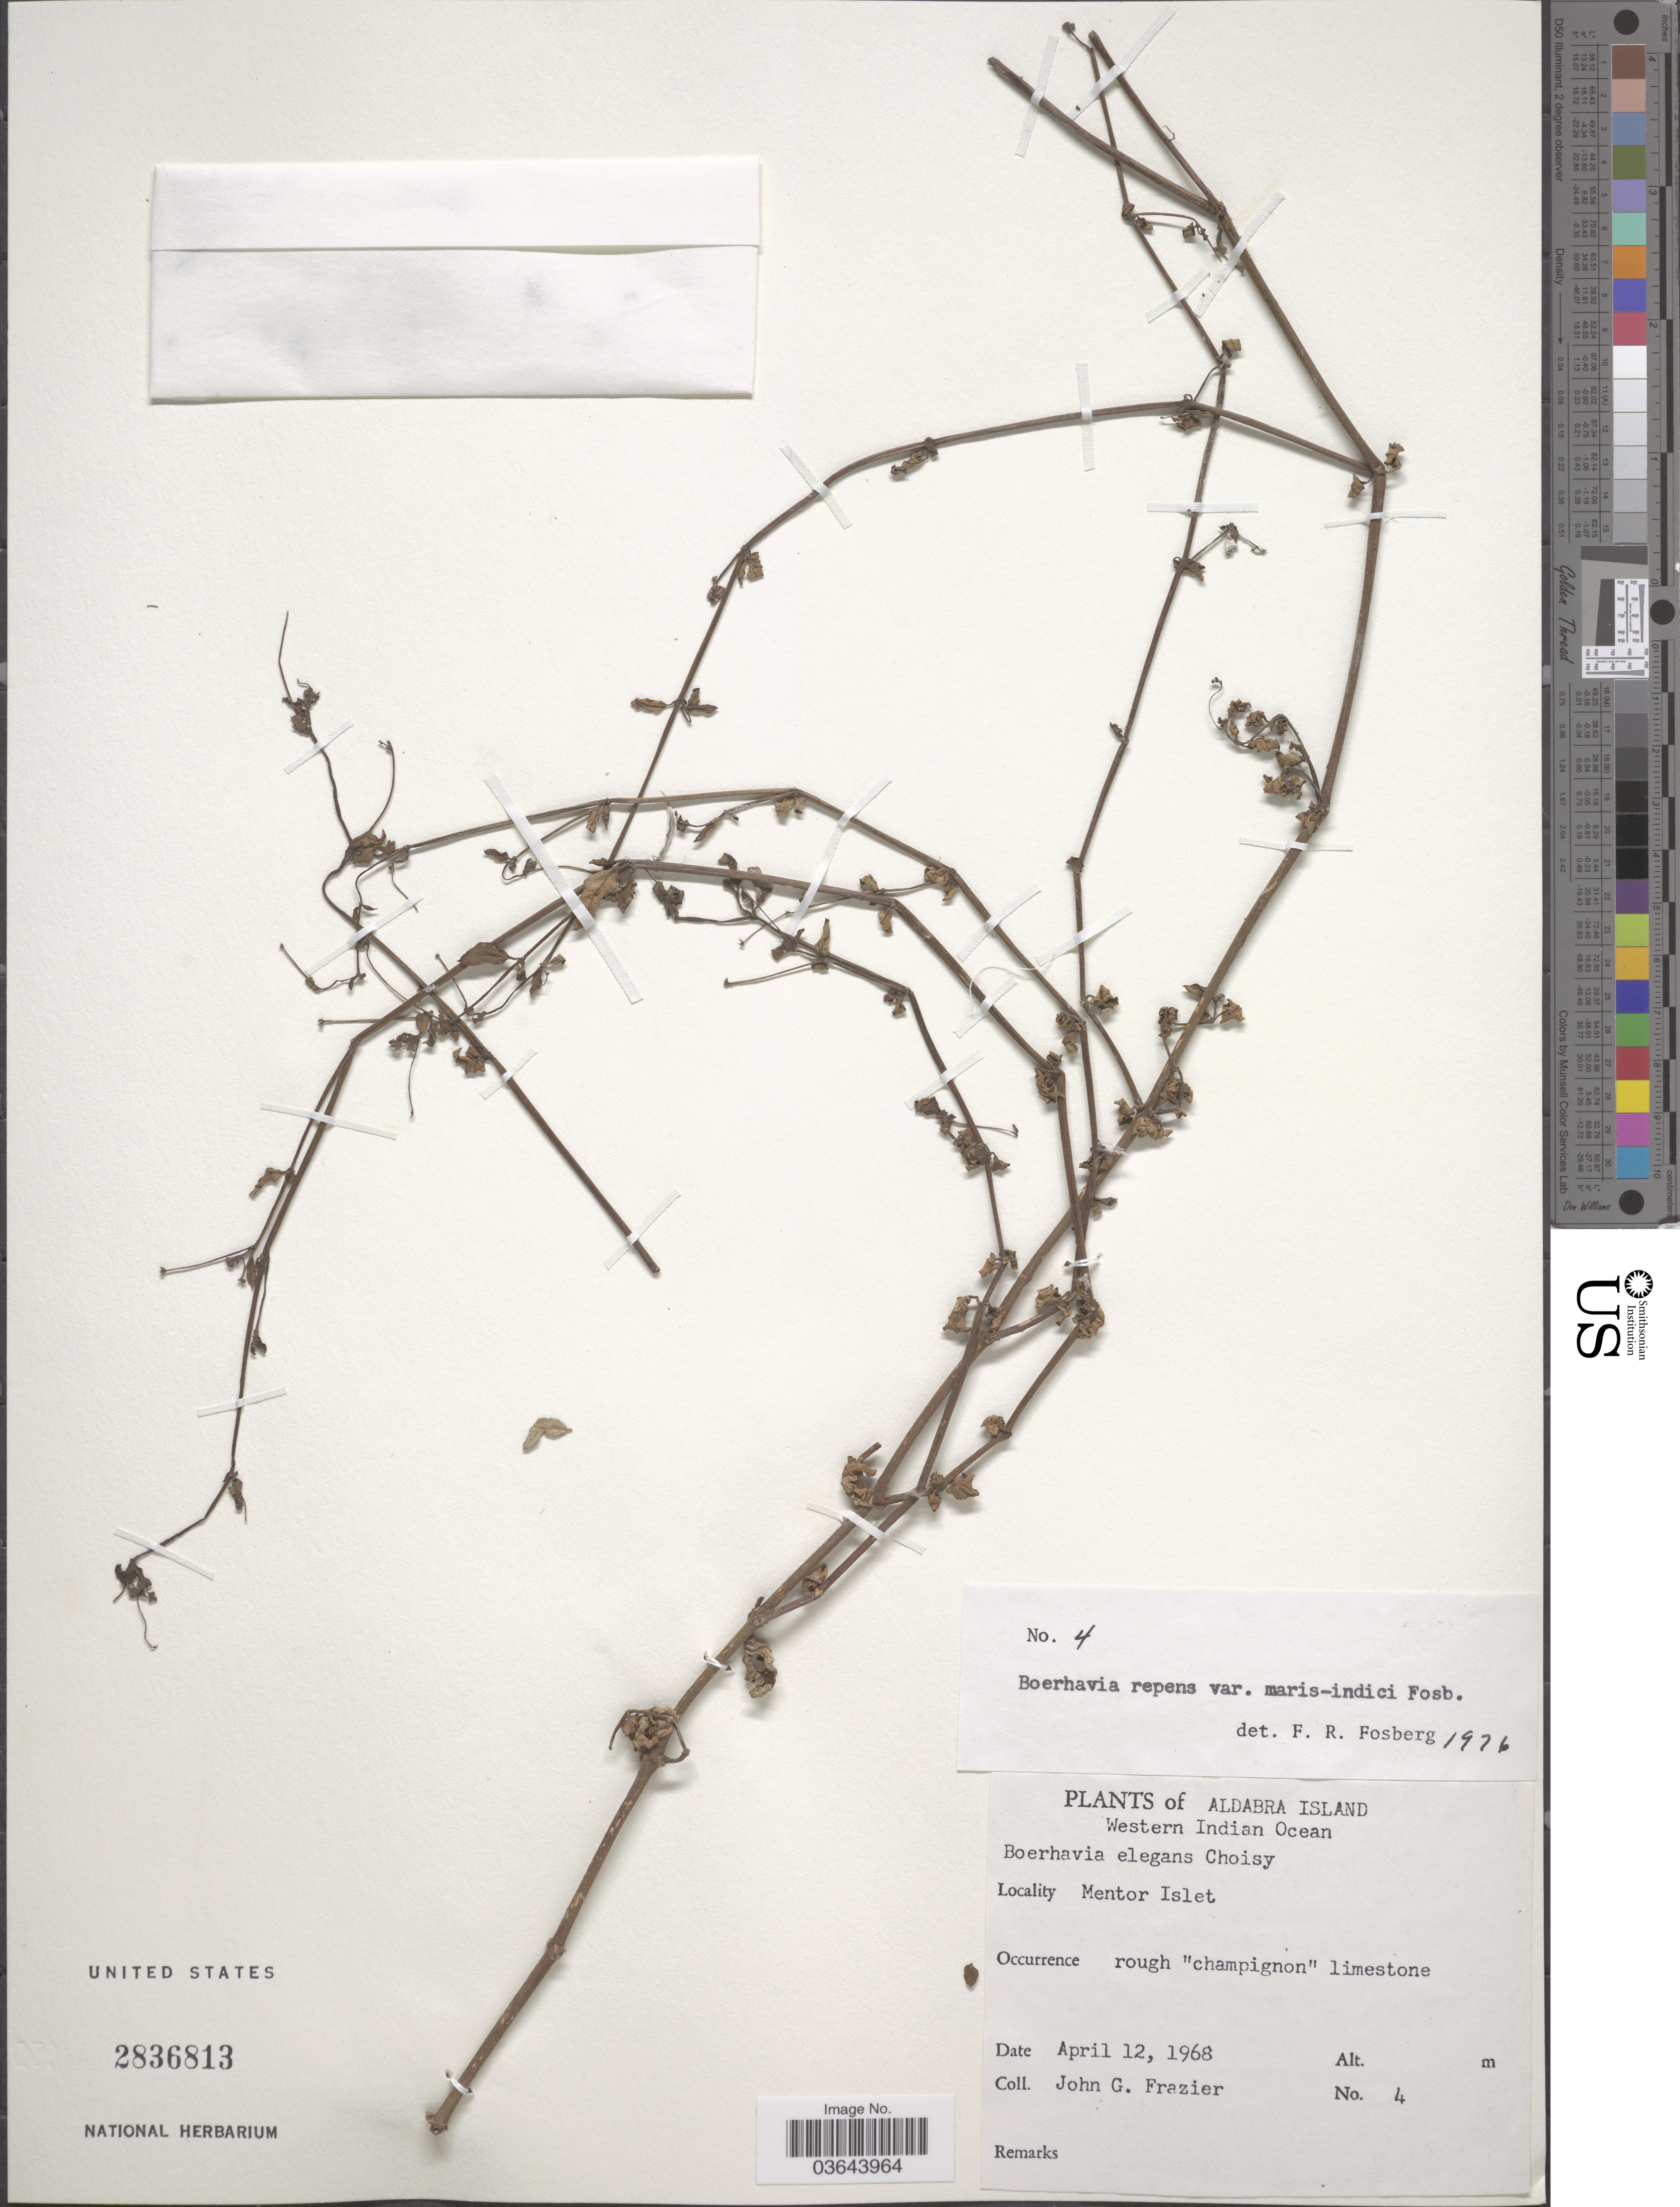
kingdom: Plantae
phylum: Tracheophyta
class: Magnoliopsida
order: Caryophyllales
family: Nyctaginaceae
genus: Boerhavia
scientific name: Boerhavia repens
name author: L.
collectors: J. Frazier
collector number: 4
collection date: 1968-04-12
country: Seychelles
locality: Aldabra Island. Western Indian Ocean. Mentor Islet.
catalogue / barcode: US 2836813